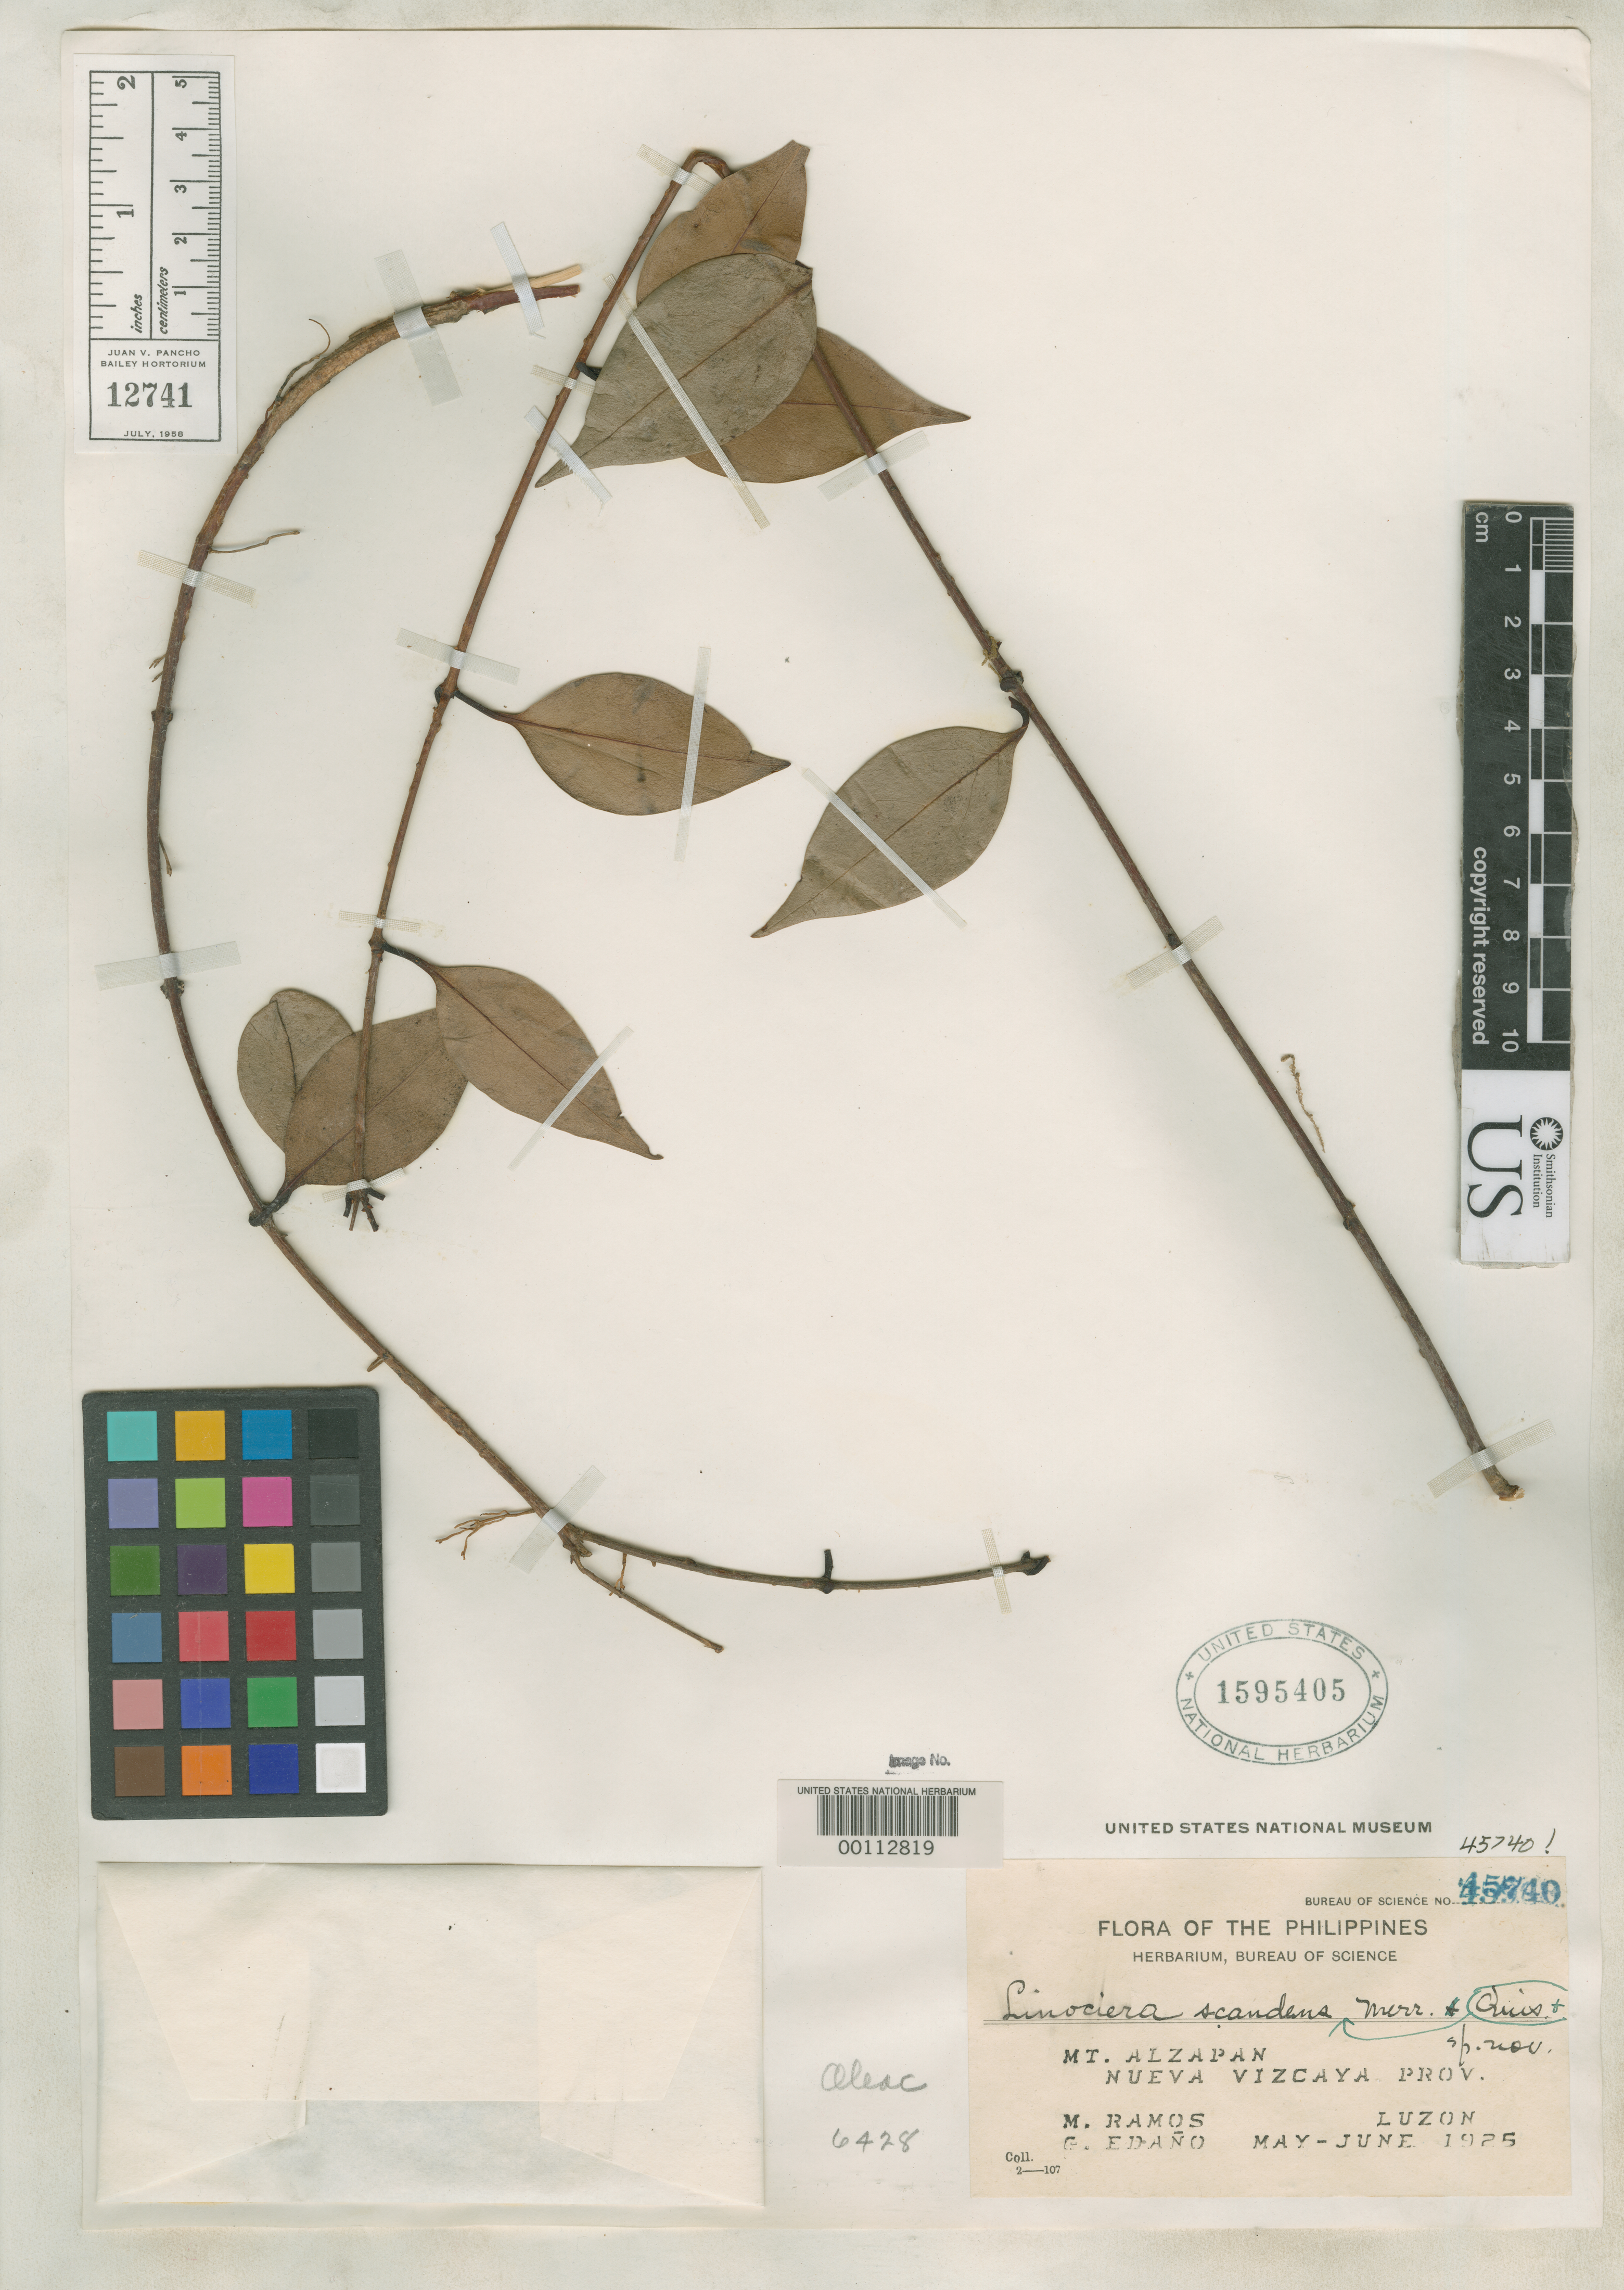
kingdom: Plantae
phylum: Tracheophyta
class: Magnoliopsida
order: Lamiales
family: Oleaceae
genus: Linociera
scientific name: Linociera scandens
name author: Quisumb. & Merr.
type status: Isotype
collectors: M. Ramos & G. E. Edaño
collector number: Bur. Sci. 45740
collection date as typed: May 1925 to -- Jun 1925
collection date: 1925-05/1925-06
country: Philippines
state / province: Cagayan Valley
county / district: Nueva Vizcaya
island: Luzon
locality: Mt. Alzapan.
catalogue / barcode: US 1595405